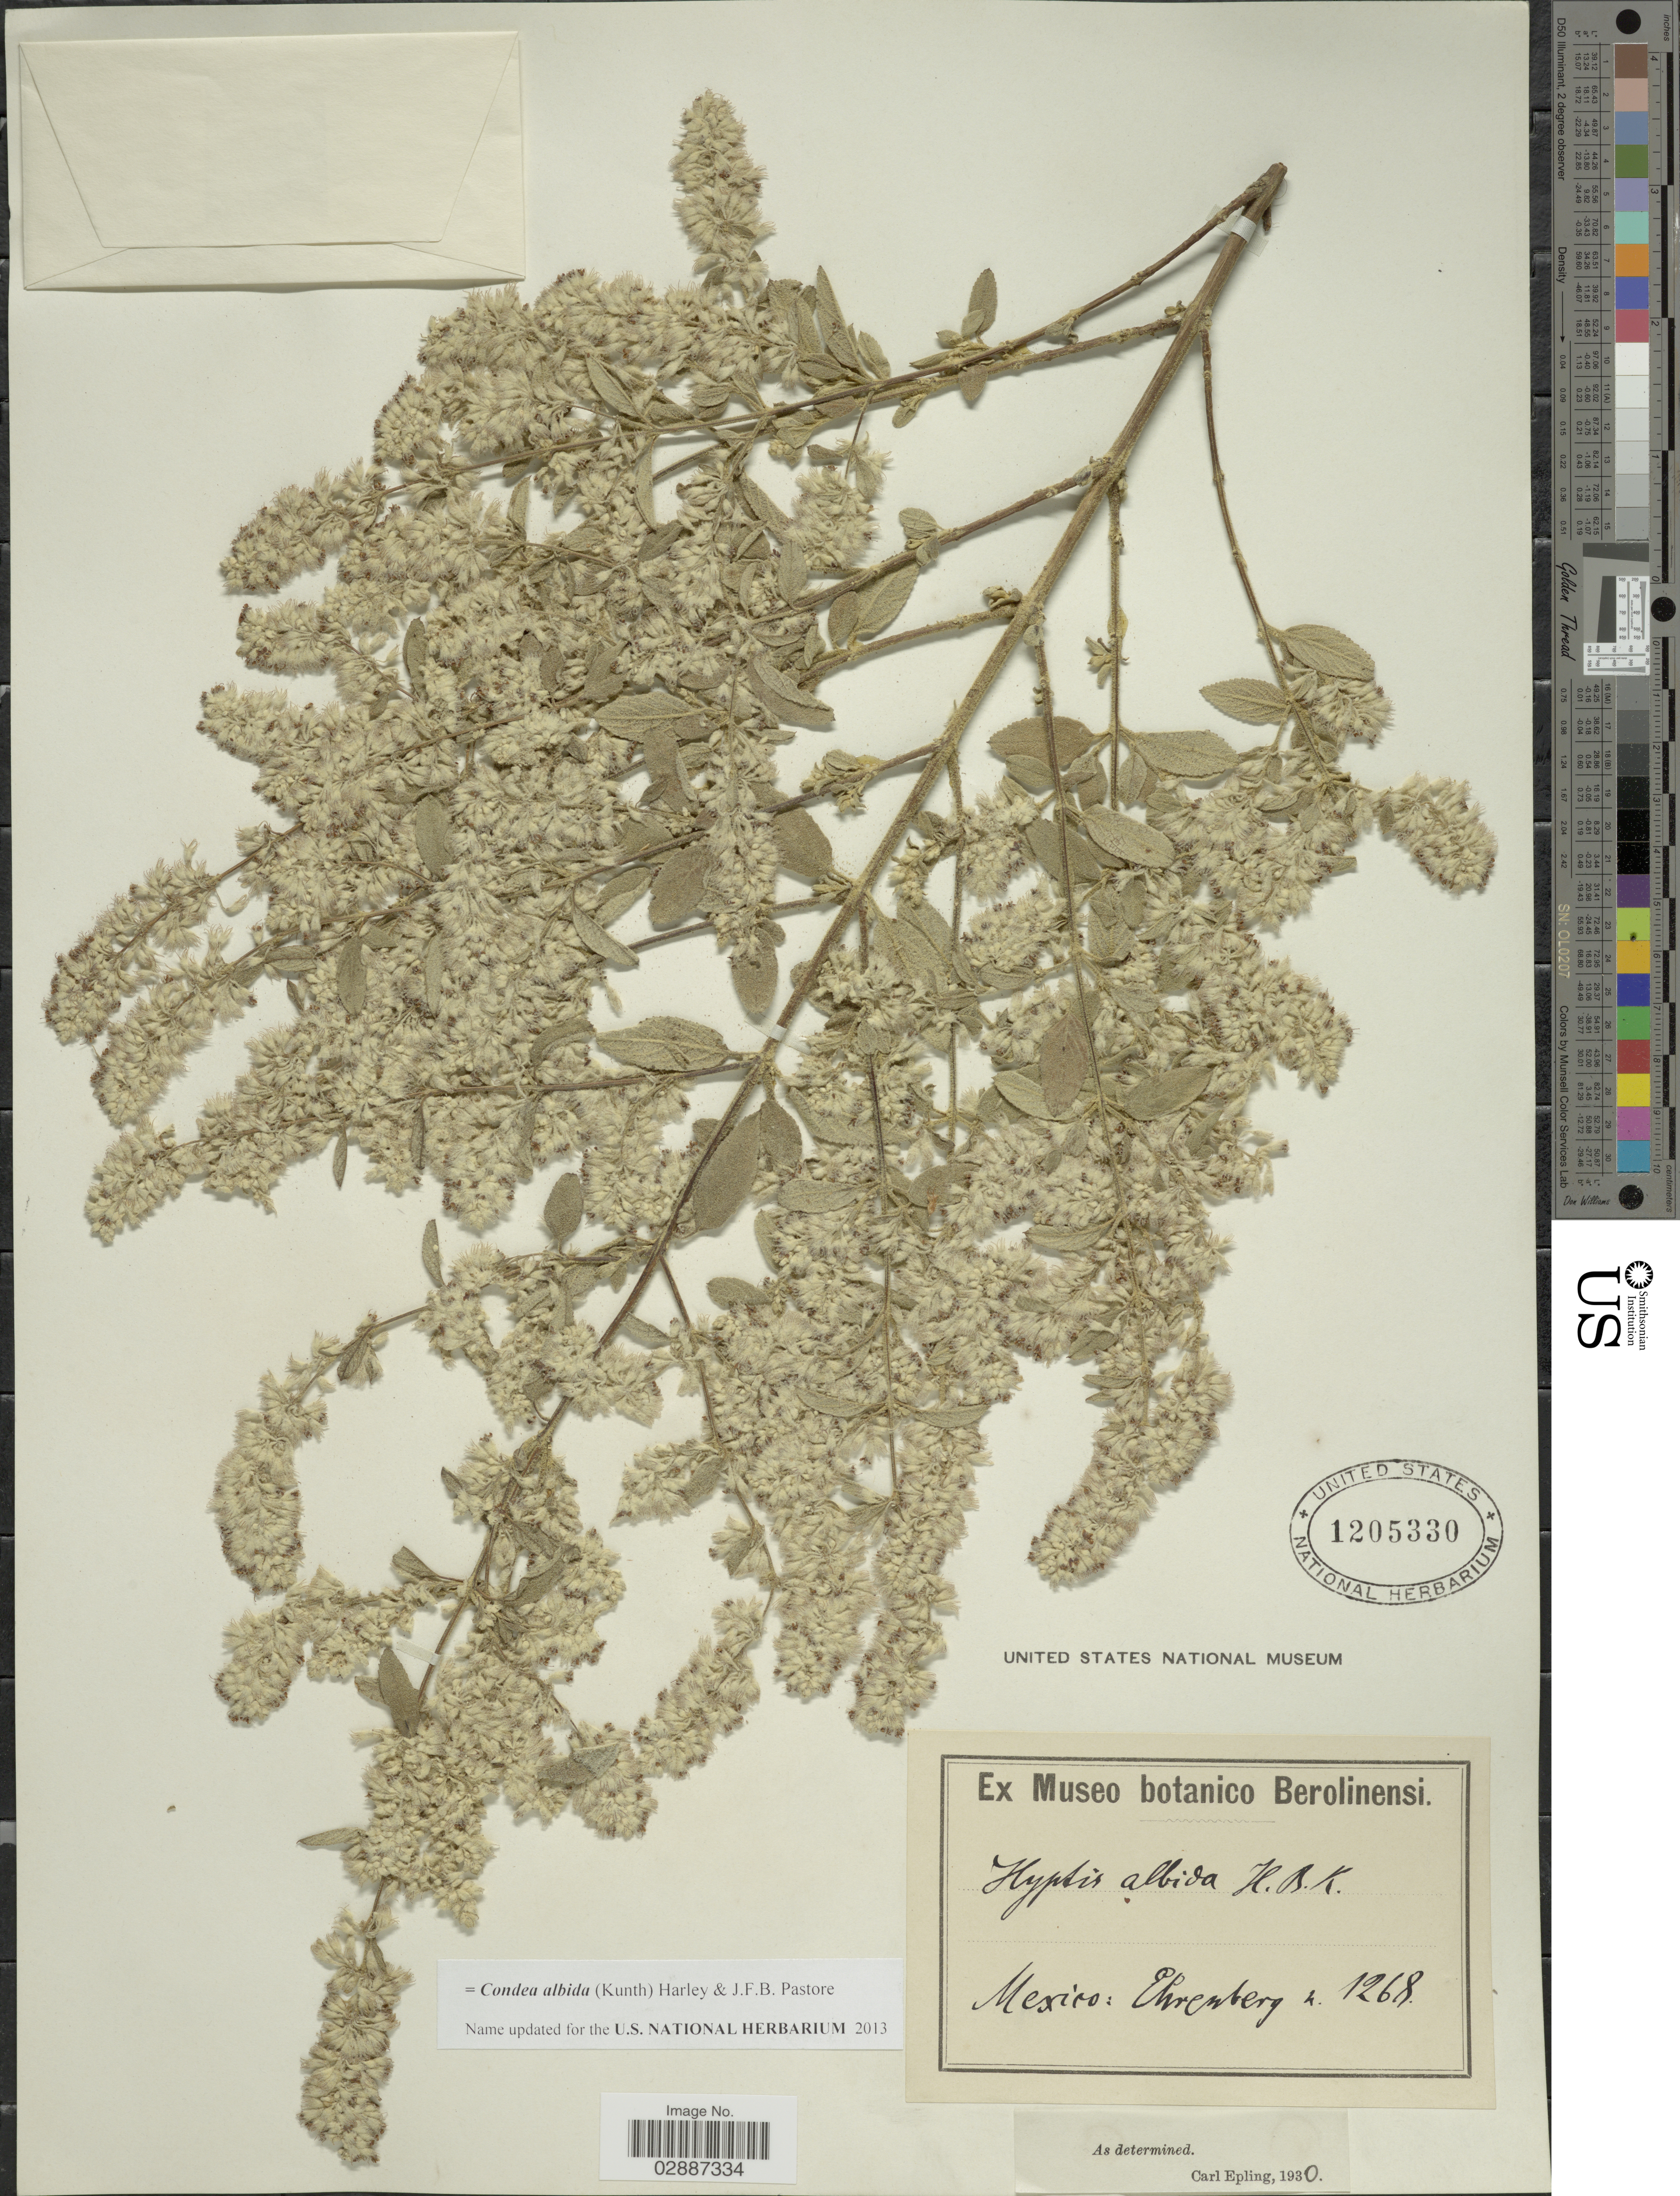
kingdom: Plantae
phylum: Tracheophyta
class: Magnoliopsida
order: Lamiales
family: Lamiaceae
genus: Condea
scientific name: Condea albida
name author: (Kunth) Harley & J.F.B. Pastore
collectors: ex Museo Botanico Berolinensi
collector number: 1268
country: Mexico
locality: Ehrenberg.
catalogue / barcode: US 1205330